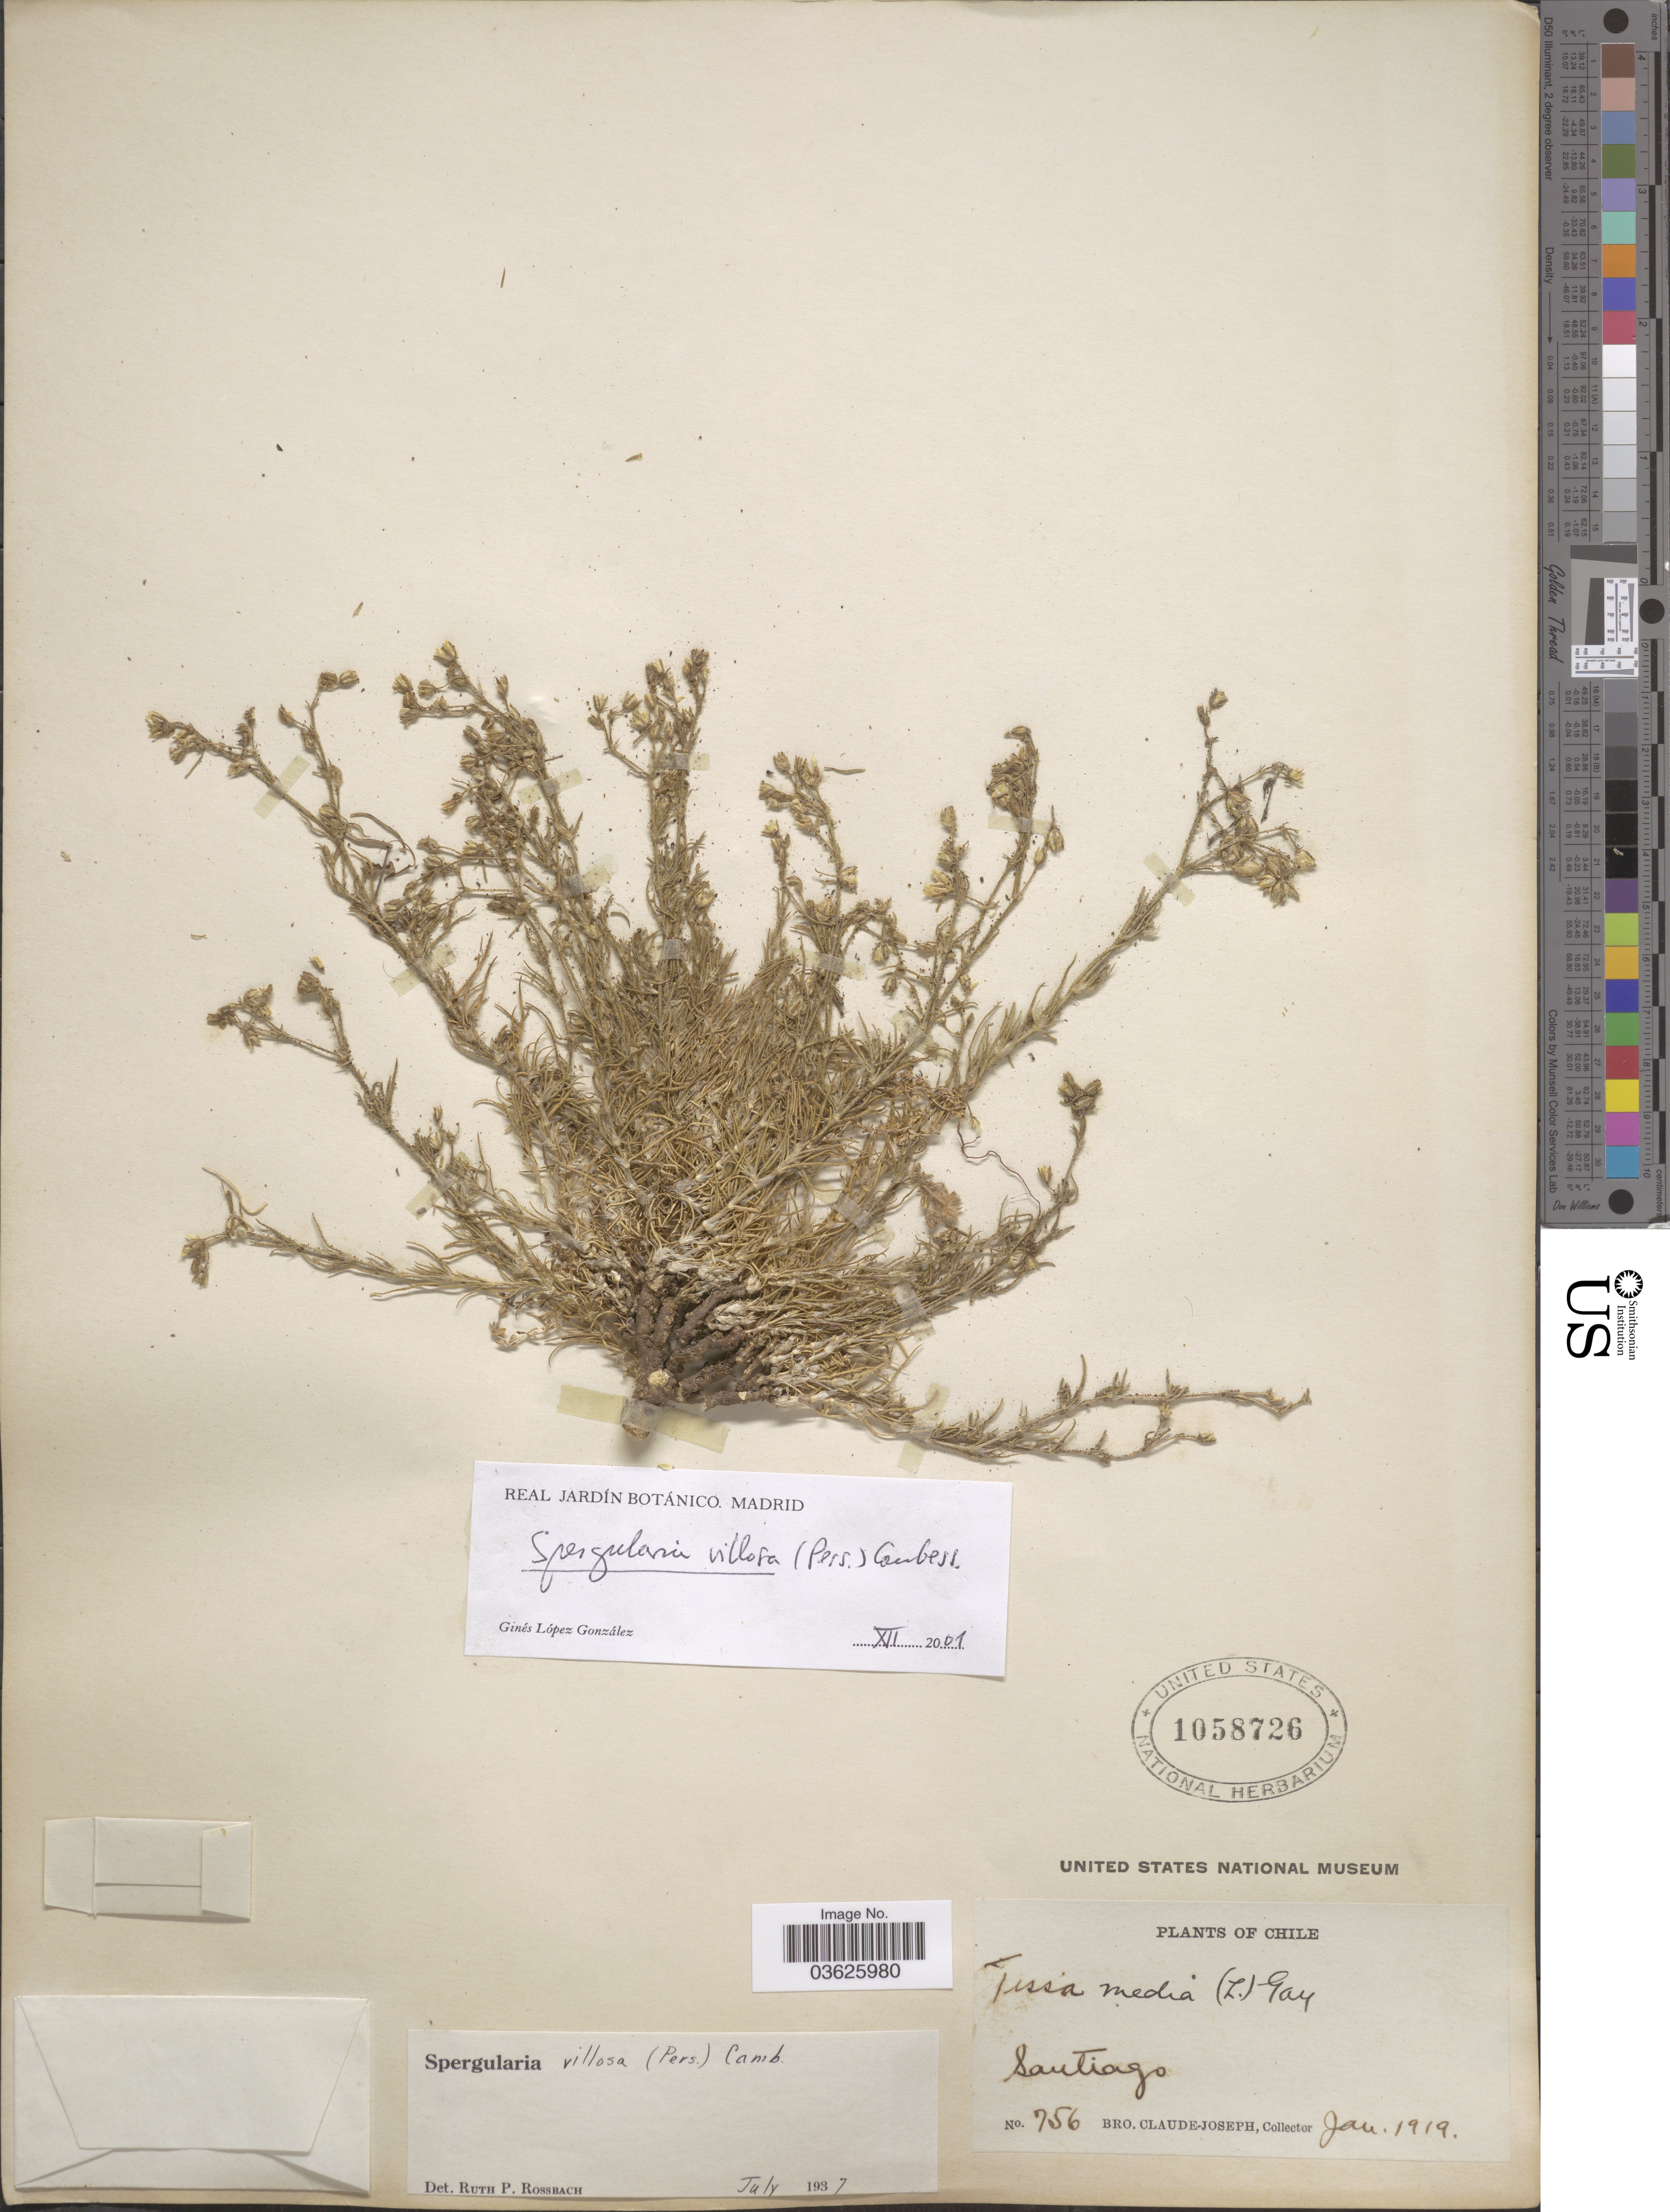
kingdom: Plantae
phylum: Tracheophyta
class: Magnoliopsida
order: Caryophyllales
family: Caryophyllaceae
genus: Spergularia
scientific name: Spergularia villosa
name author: (Pers.) Cambess.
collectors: Bro. Claude-Joseph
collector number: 756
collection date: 1919-01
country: Chile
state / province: Región Metropolitana (RM)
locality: Santiago.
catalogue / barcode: US 1058726